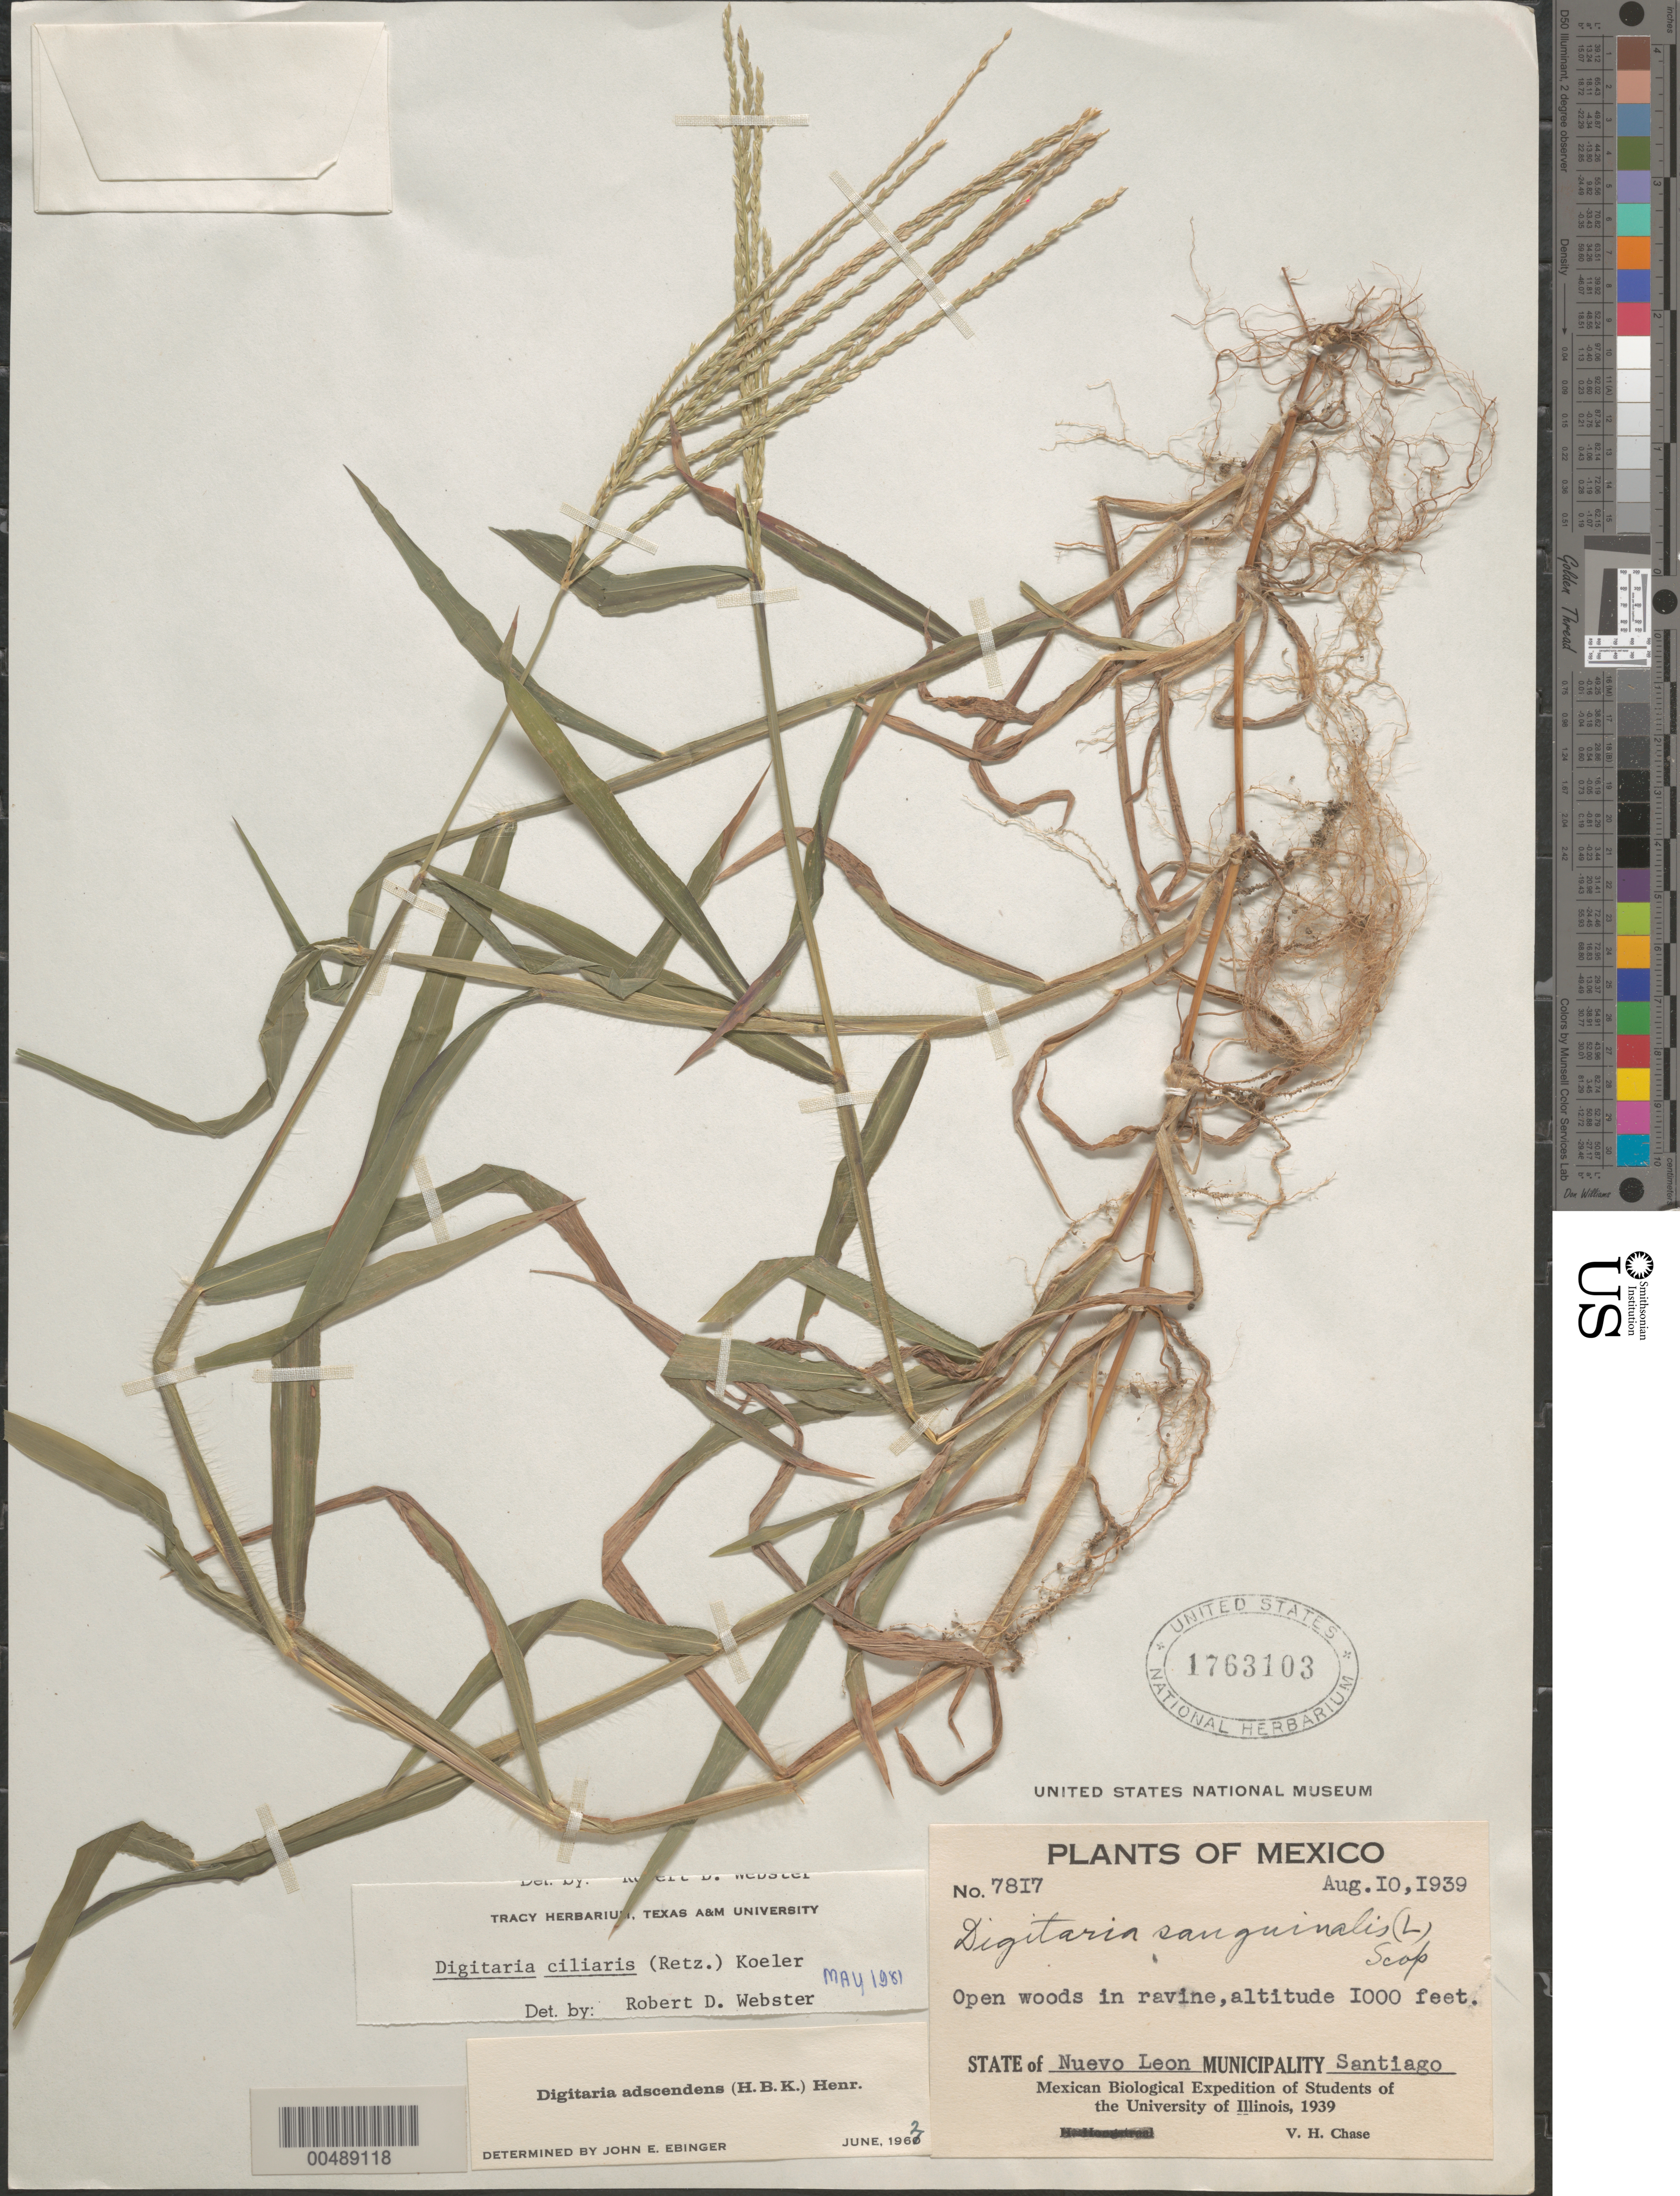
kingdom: Plantae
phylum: Tracheophyta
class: Liliopsida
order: Poales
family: Poaceae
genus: Digitaria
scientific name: Digitaria ciliaris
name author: (Retz.) Koeler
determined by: Webster, Robert D.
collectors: V. H. Chase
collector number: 7817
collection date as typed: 10 Aug 1939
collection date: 1939-08-10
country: Mexico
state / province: Nuevo León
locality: Santiago Mun.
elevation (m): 305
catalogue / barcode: US 1763103